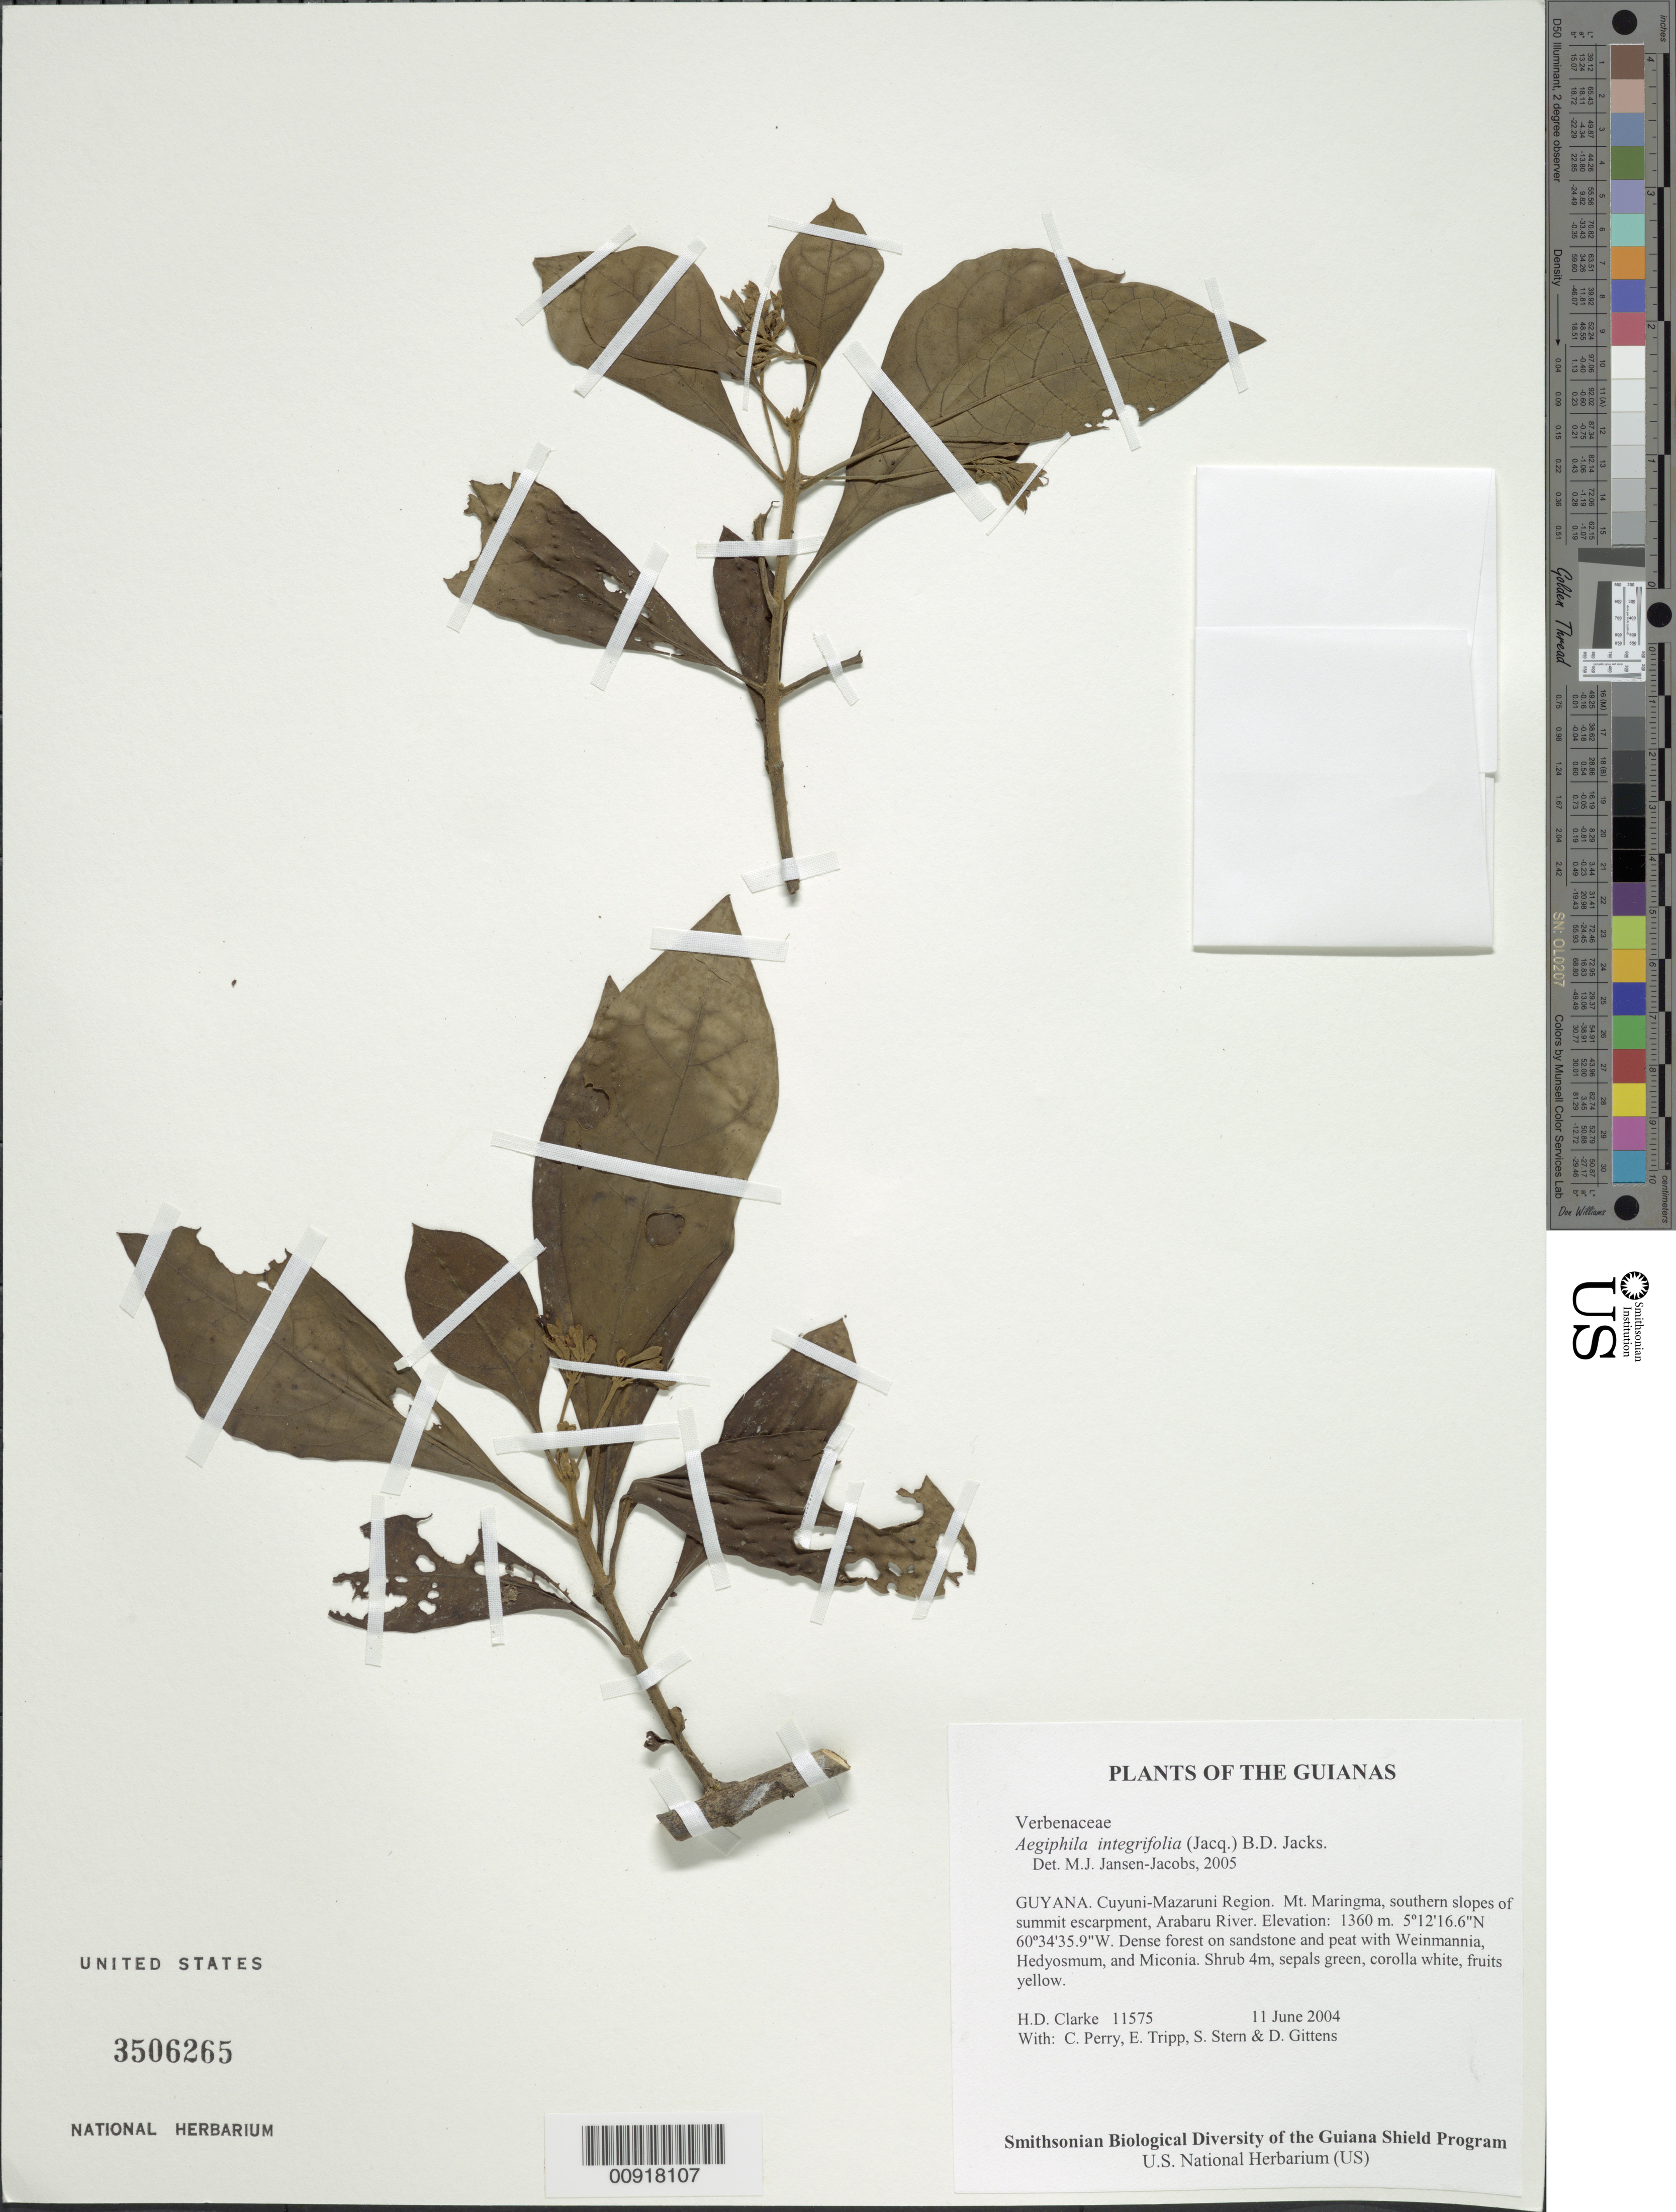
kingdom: Plantae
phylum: Tracheophyta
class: Magnoliopsida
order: Lamiales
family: Lamiaceae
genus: Aegiphila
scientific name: Aegiphila integrifolia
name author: (Jacq.) B.D. Jacks.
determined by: Jansen-Jacobs, M. J., (U), Nationaal Herbarium Nederland, Utrecht University branch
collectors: H. D. Clarke, C. Perry, E. Tripp, S. R. Stern & D. Gittens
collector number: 11575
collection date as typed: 11 June 2004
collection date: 2004-06-11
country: Guyana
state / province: Cuyuni-Mazaruni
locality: Mt. Maringma, southern slopes of summit escarpment, Arabaru River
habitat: Dense forest on sandstone and peat with Weinmannia, Hedyosmum, and Miconia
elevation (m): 1360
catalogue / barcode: US 3506265